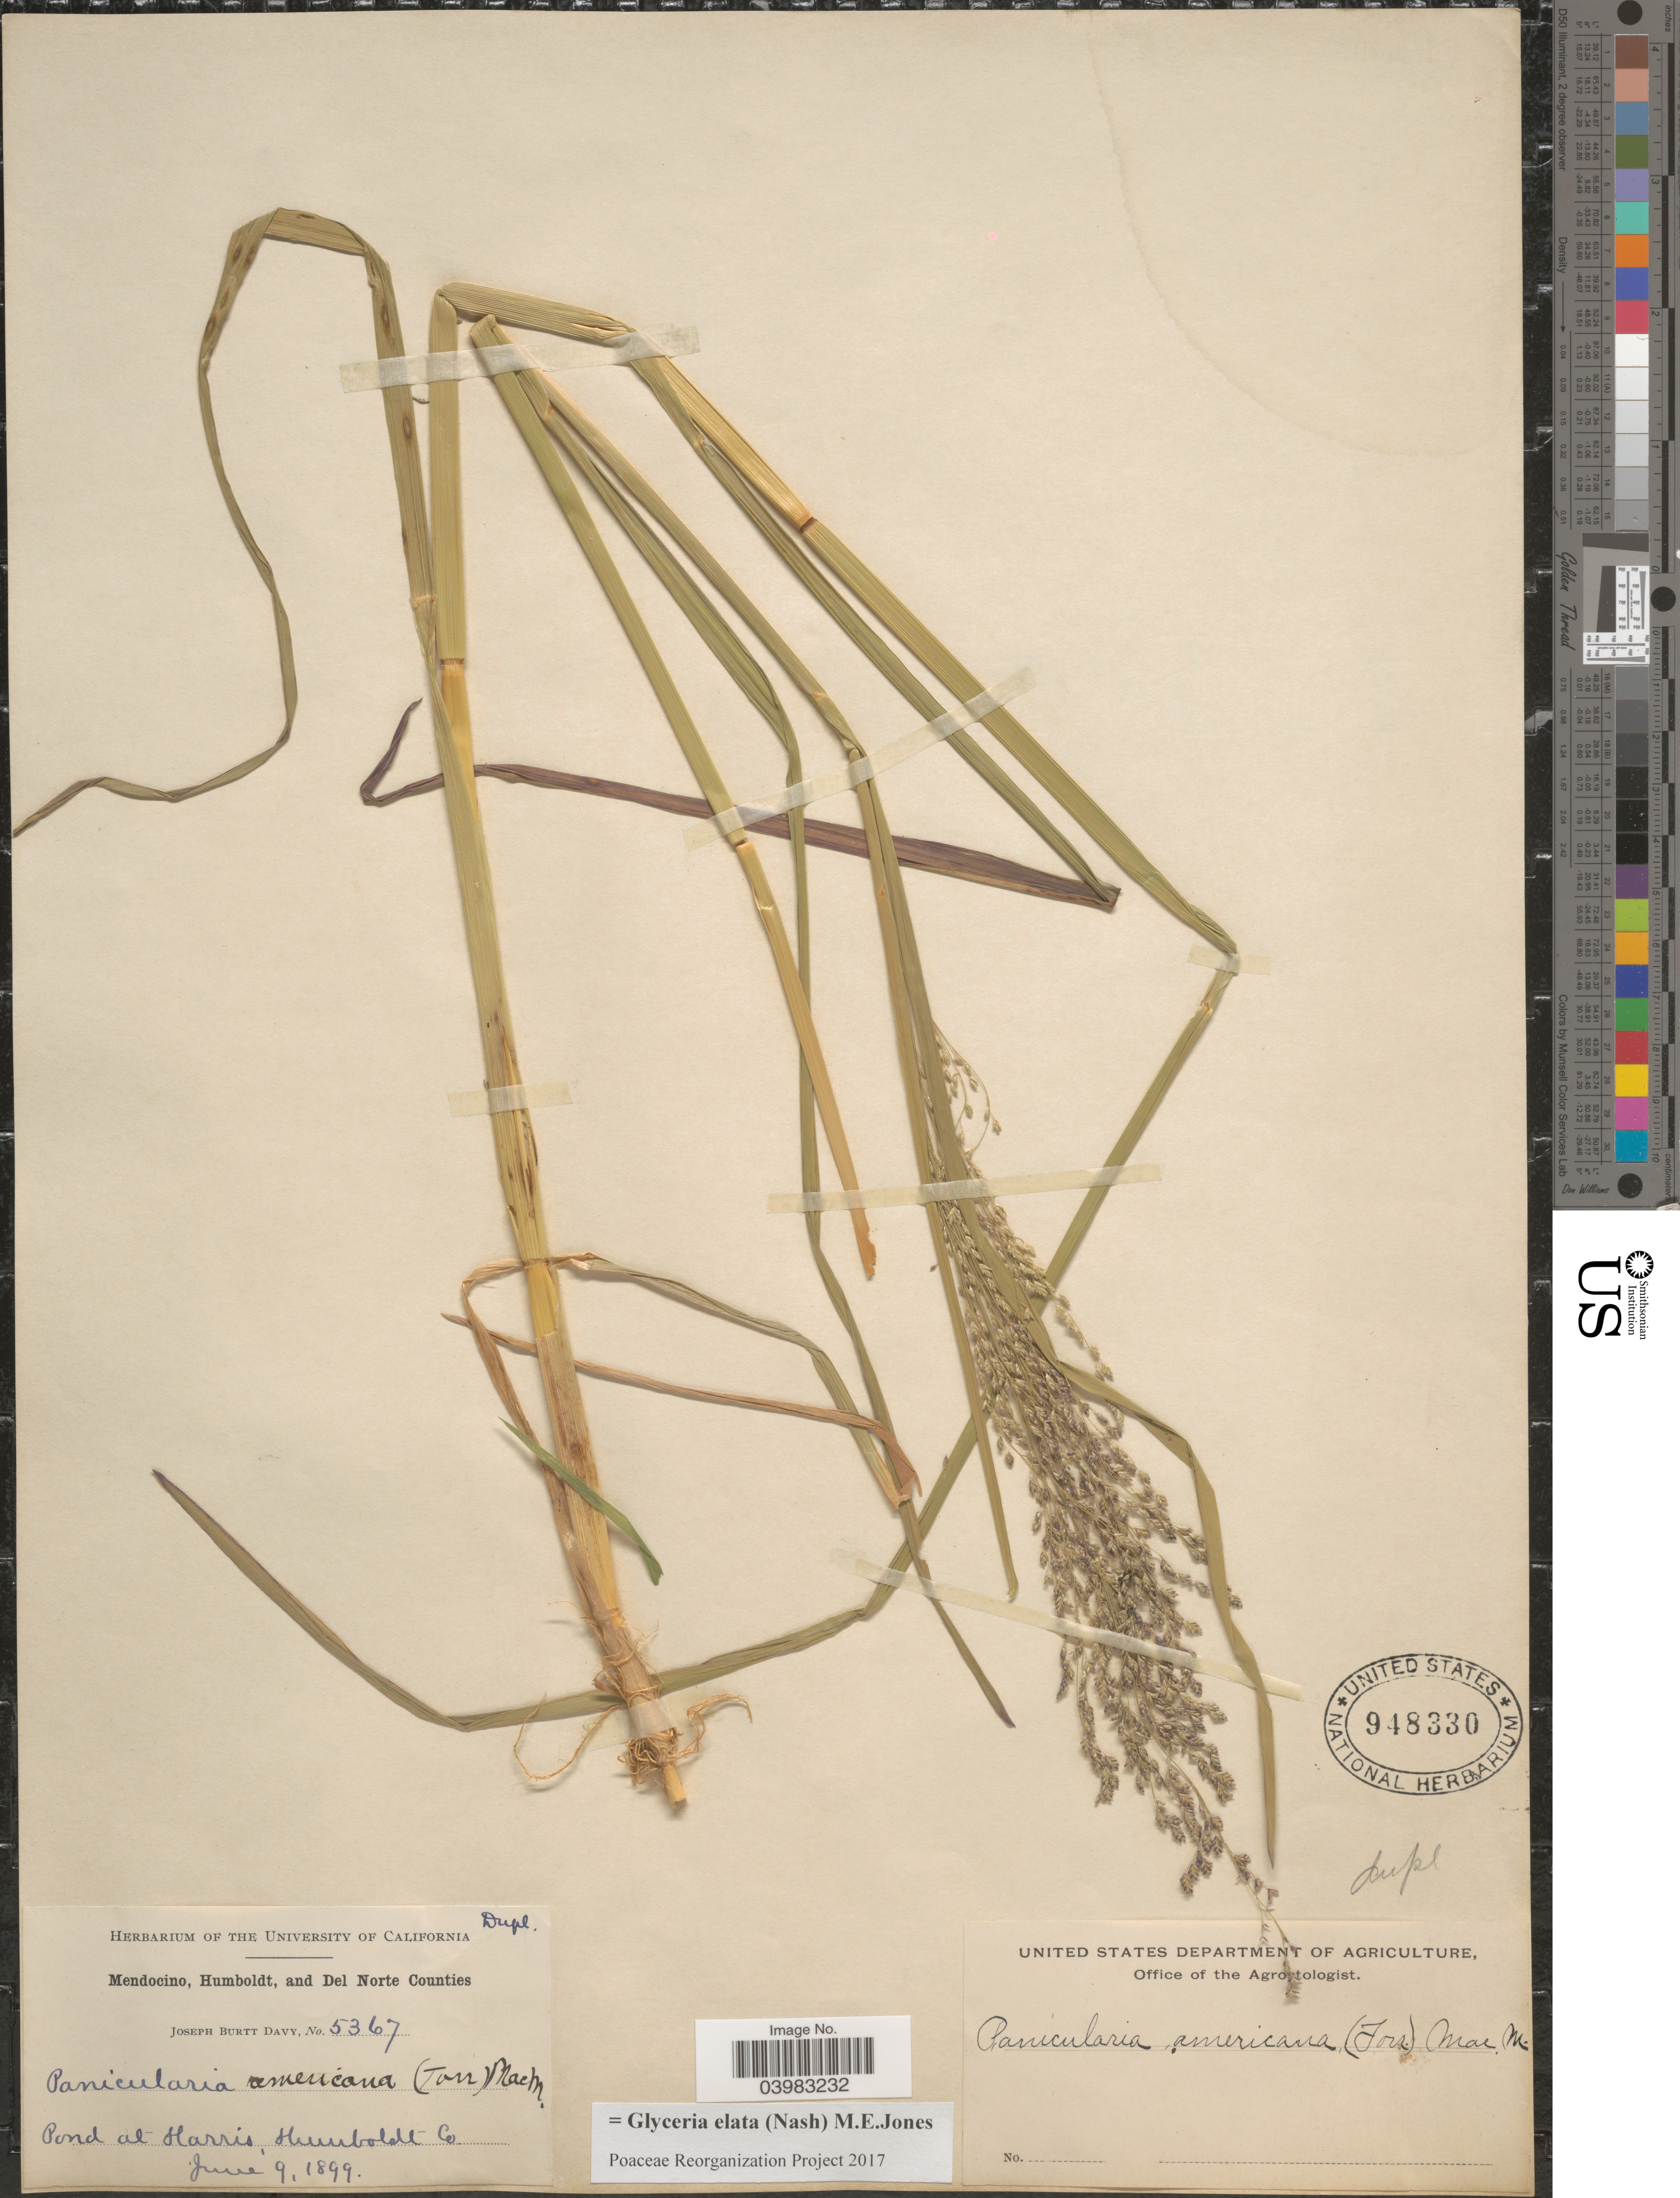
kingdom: Plantae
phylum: Tracheophyta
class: Liliopsida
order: Poales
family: Poaceae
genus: Glyceria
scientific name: Glyceria elata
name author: (Nash) M.E. Jones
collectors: J. Burtt Davy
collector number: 5367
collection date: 1899-06-09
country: United States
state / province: California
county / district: Humboldt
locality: Mendocino, Humboldt, and Del Norte Counties. [unsure placement] Pond at Harris, Humboldt Co.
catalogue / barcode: US 948330